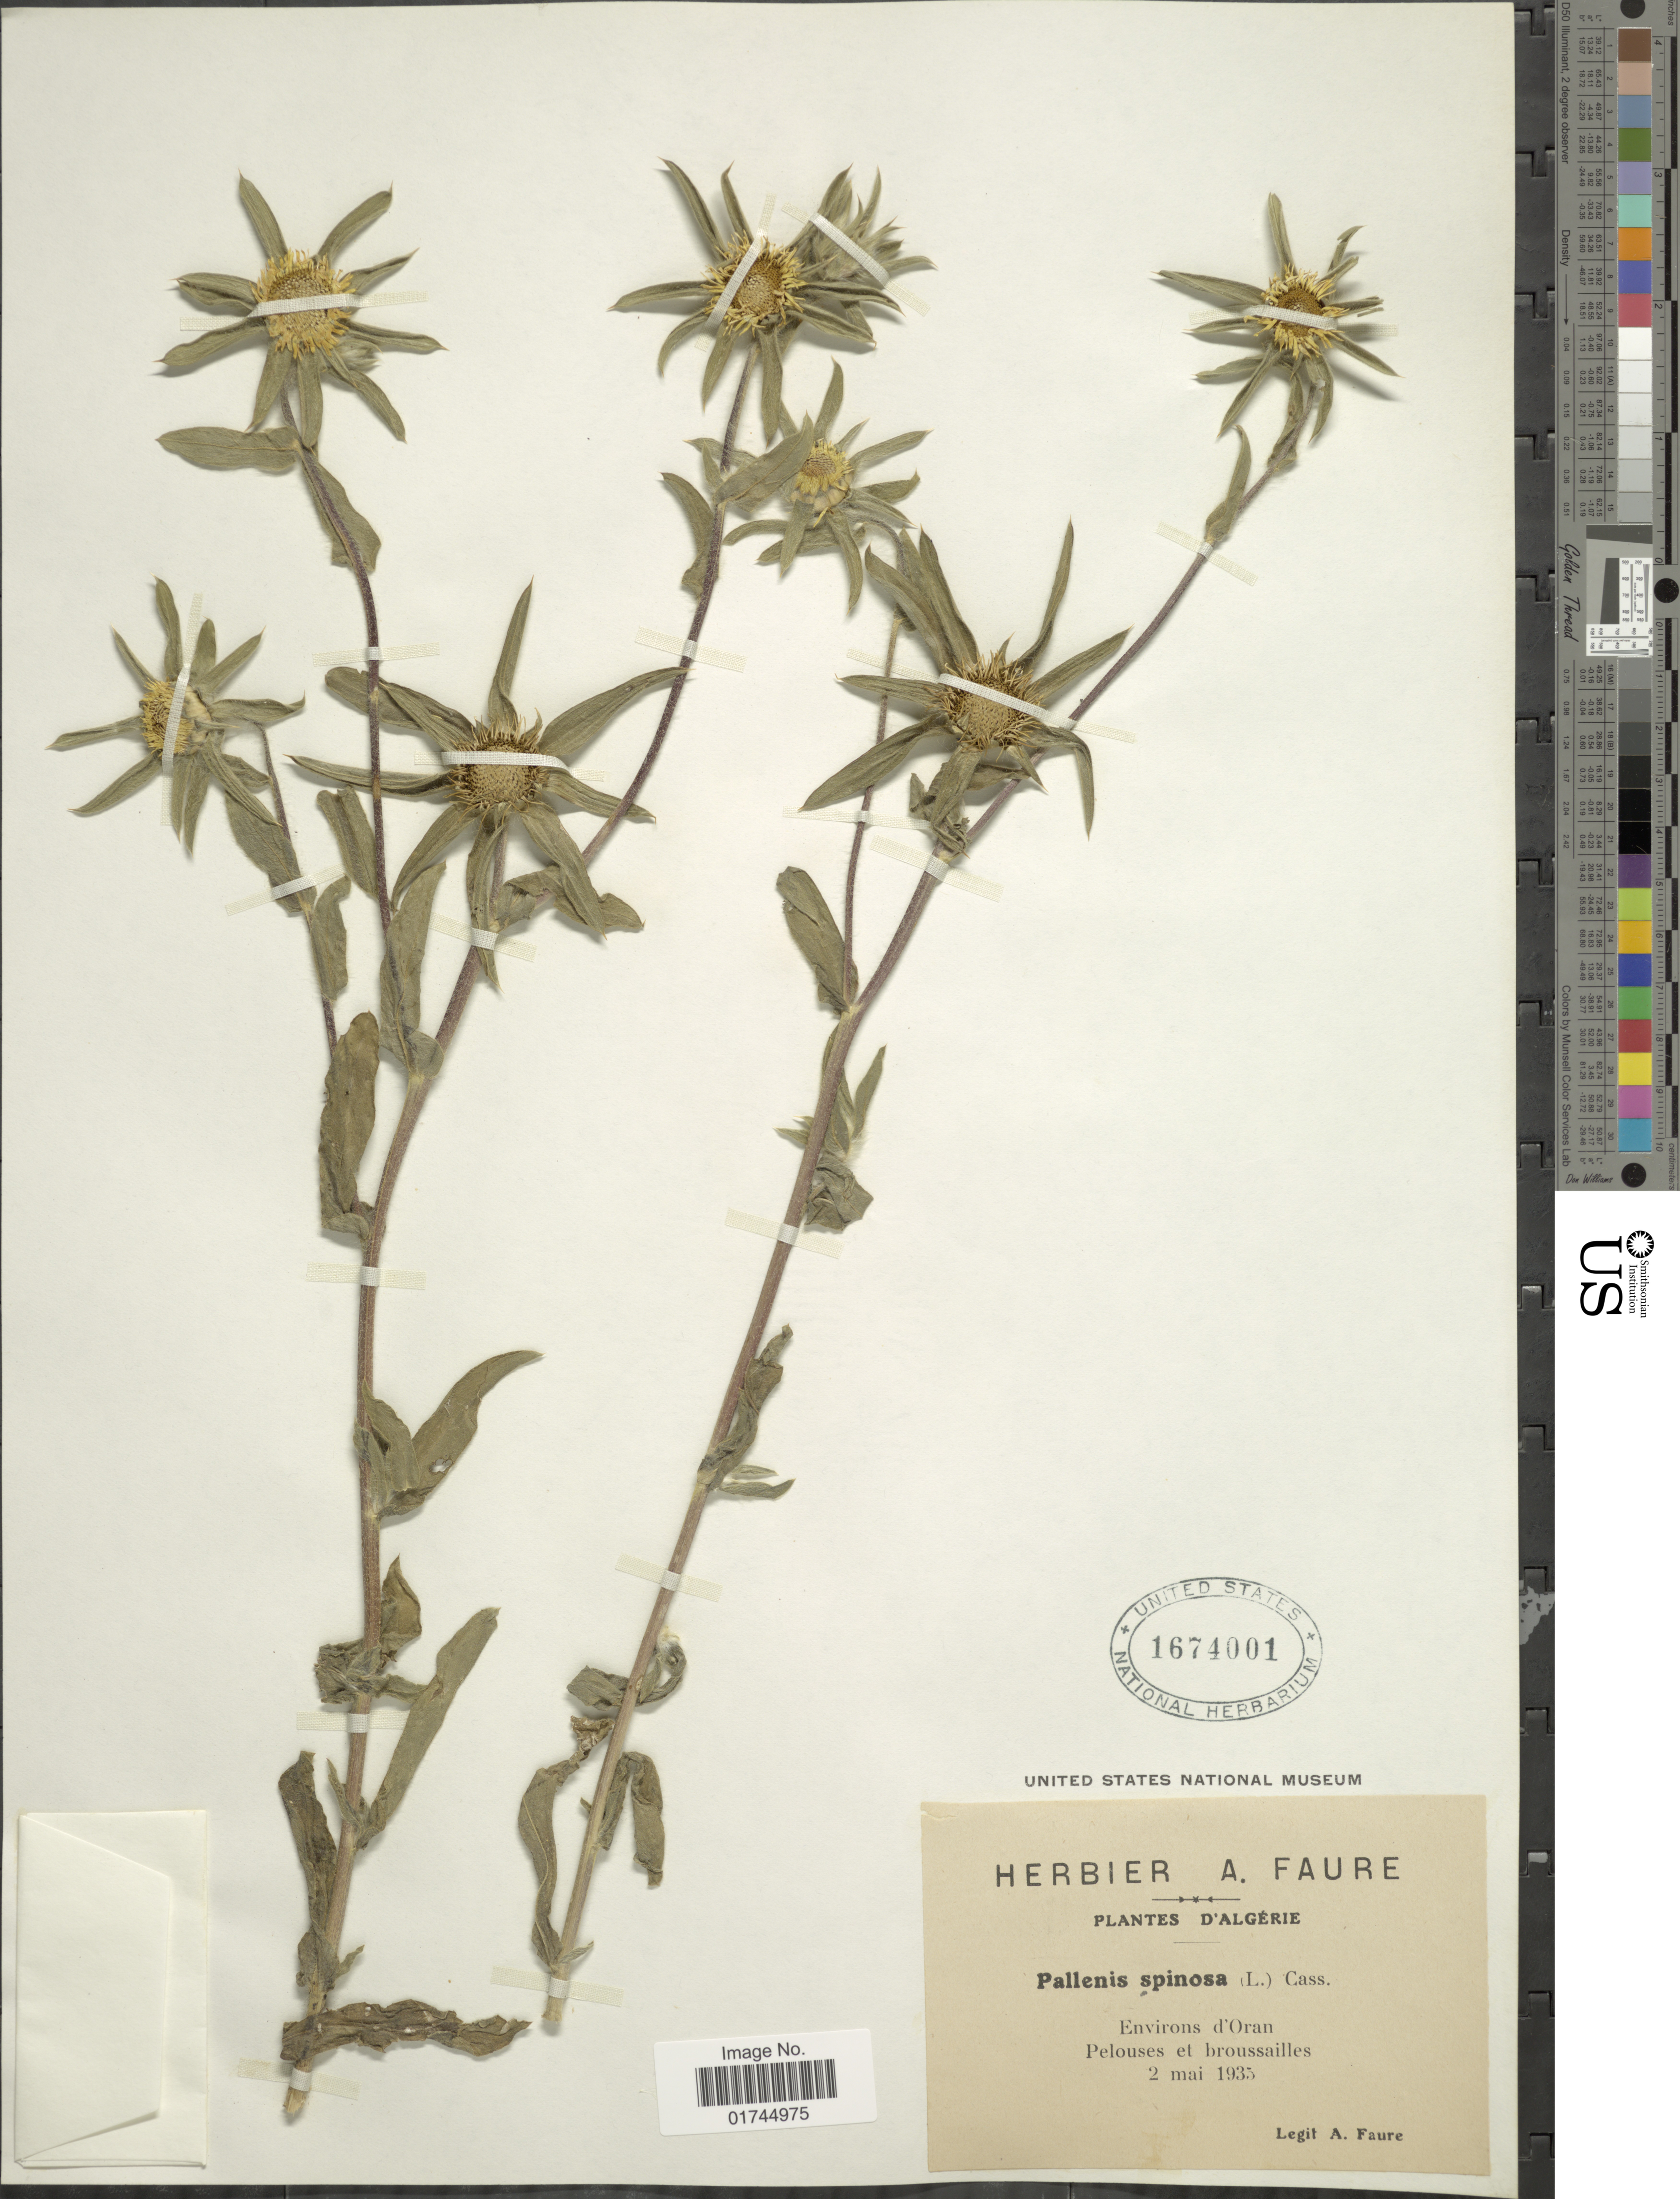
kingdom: Plantae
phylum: Tracheophyta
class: Magnoliopsida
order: Asterales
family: Asteraceae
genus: Pallenis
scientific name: Pallenis spinosa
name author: (L.) Cass.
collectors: A. Faure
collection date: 1935-05-02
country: Algeria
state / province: Oran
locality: D'Algerie, Environs d'Oran Pelouses et broussailles.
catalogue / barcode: US 1674001